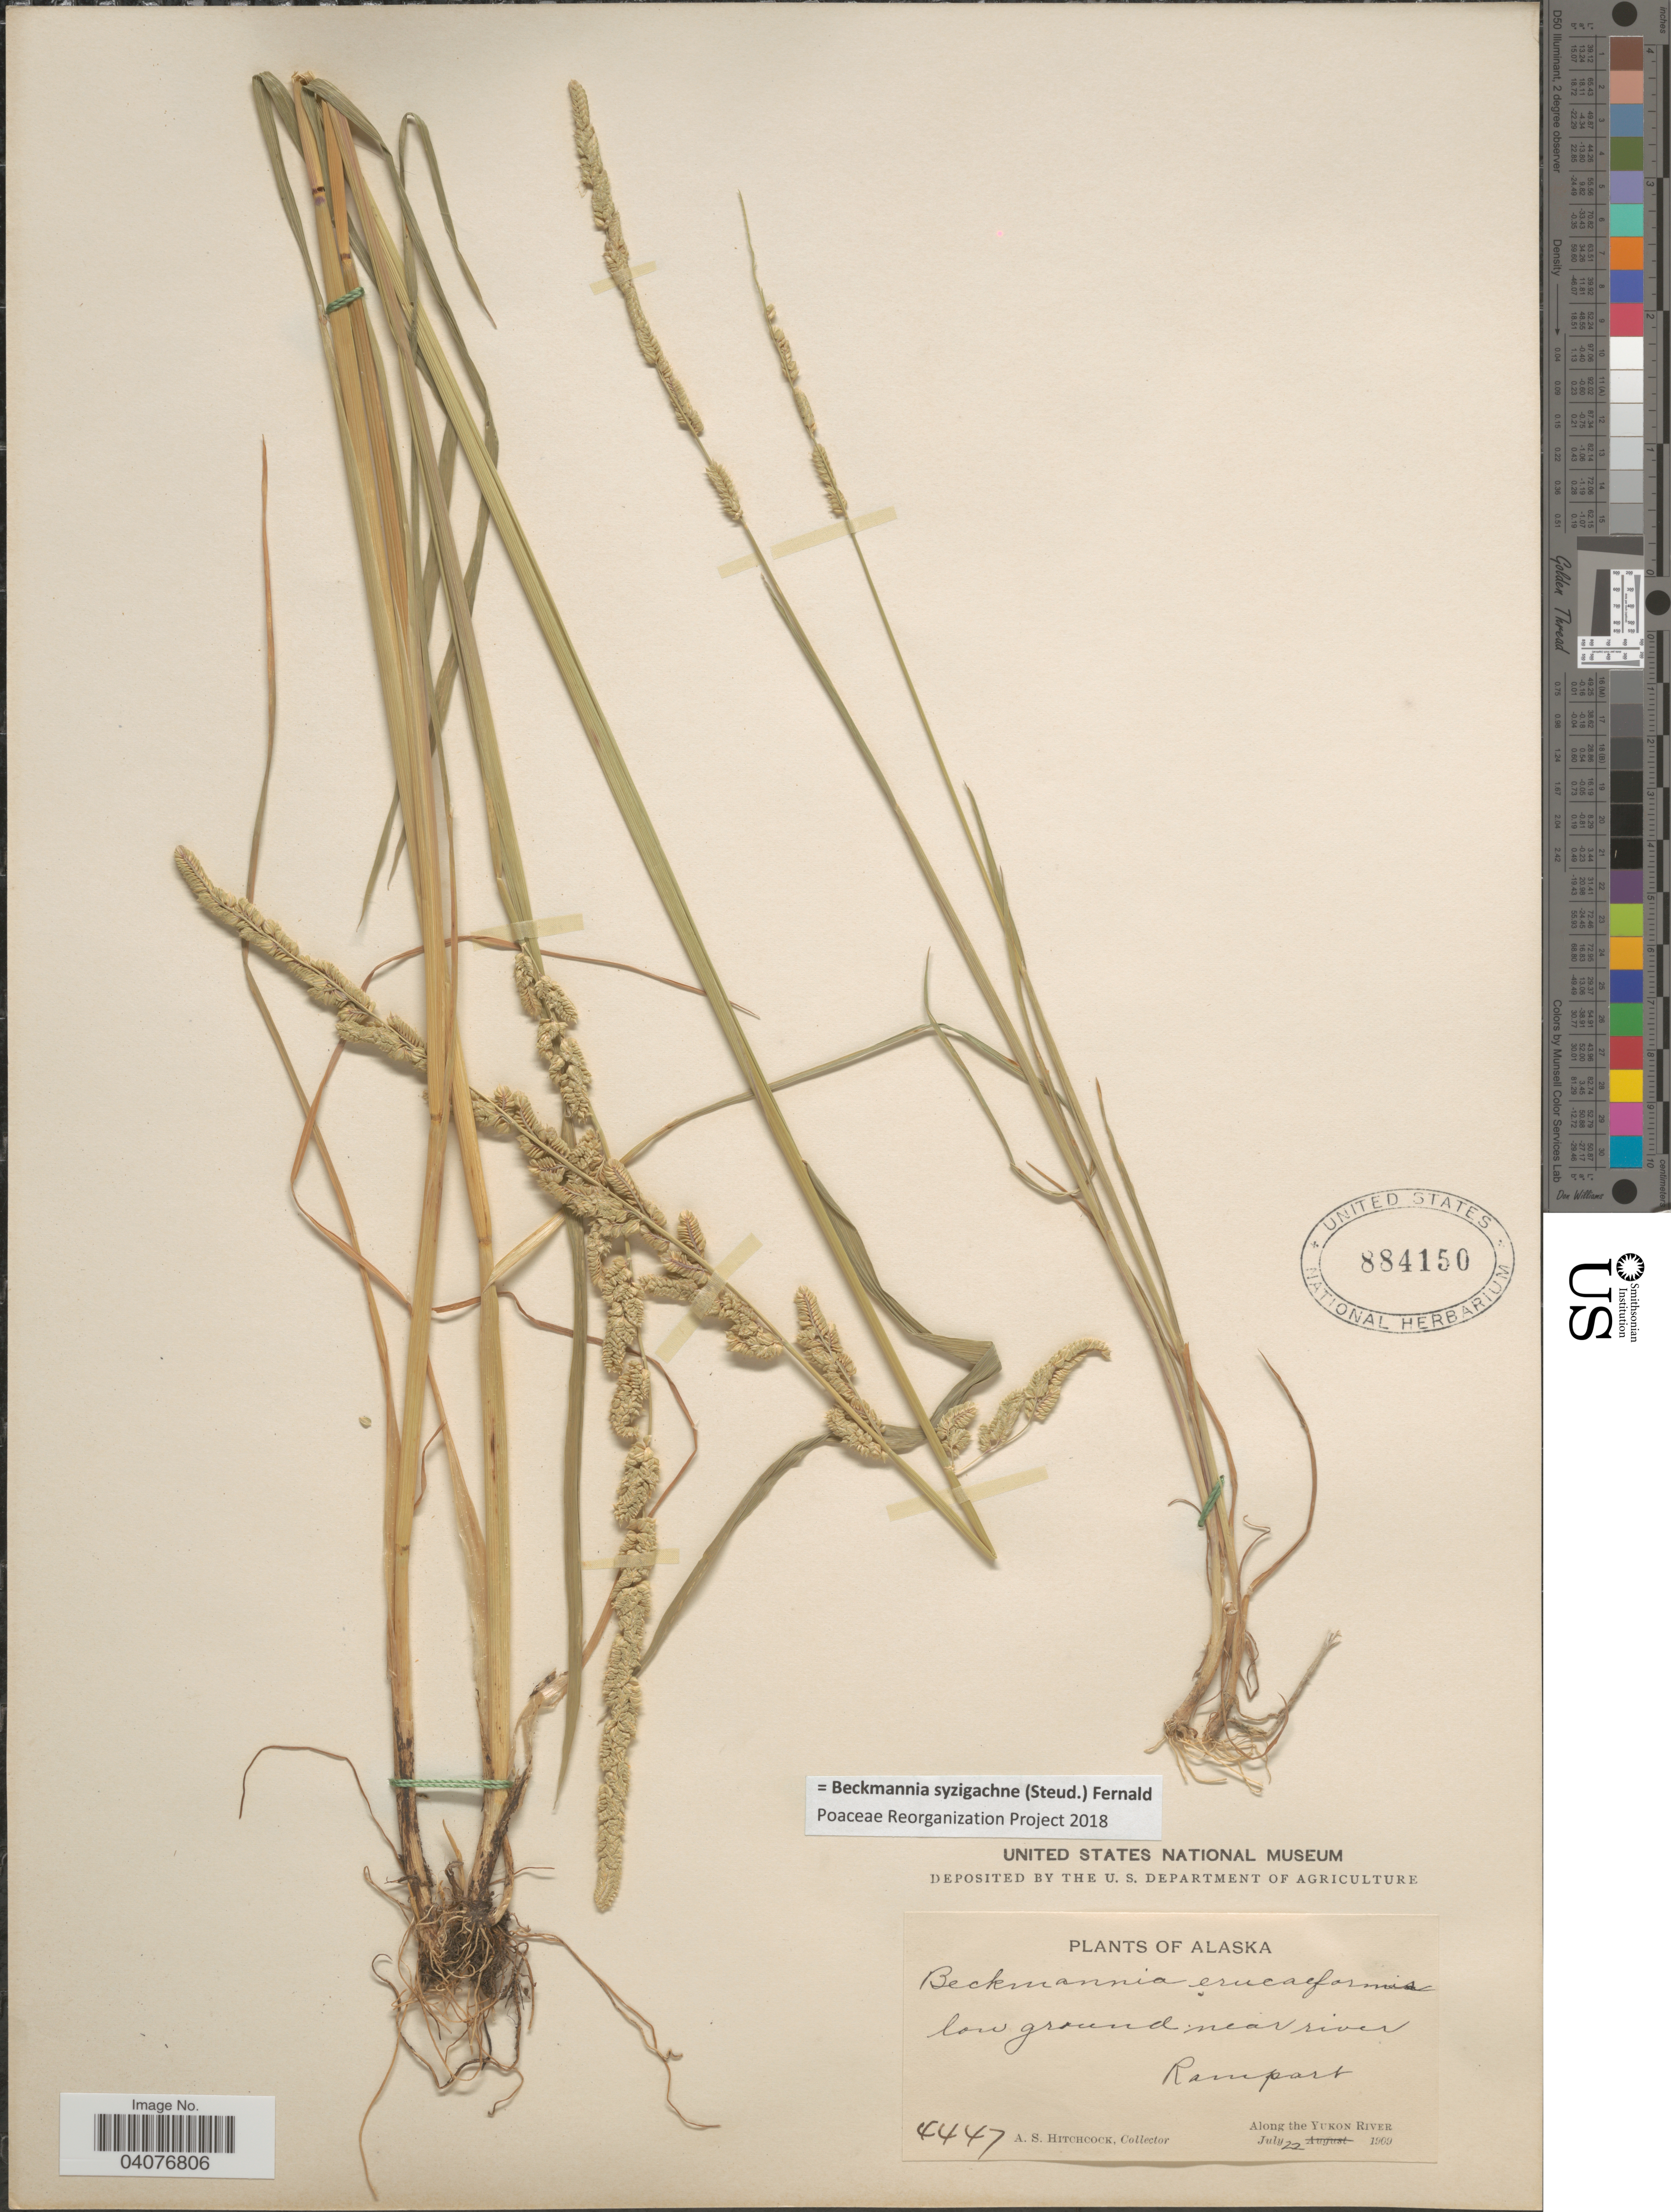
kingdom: Plantae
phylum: Tracheophyta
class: Liliopsida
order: Poales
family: Poaceae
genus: Beckmannia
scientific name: Beckmannia syzigachne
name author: (Steud.) Fernald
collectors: A. S. Hitchcock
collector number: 4447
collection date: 1909-07-22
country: United States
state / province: Alaska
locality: Low ground near river Rampart. Along the Yukon River.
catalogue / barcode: US 884150